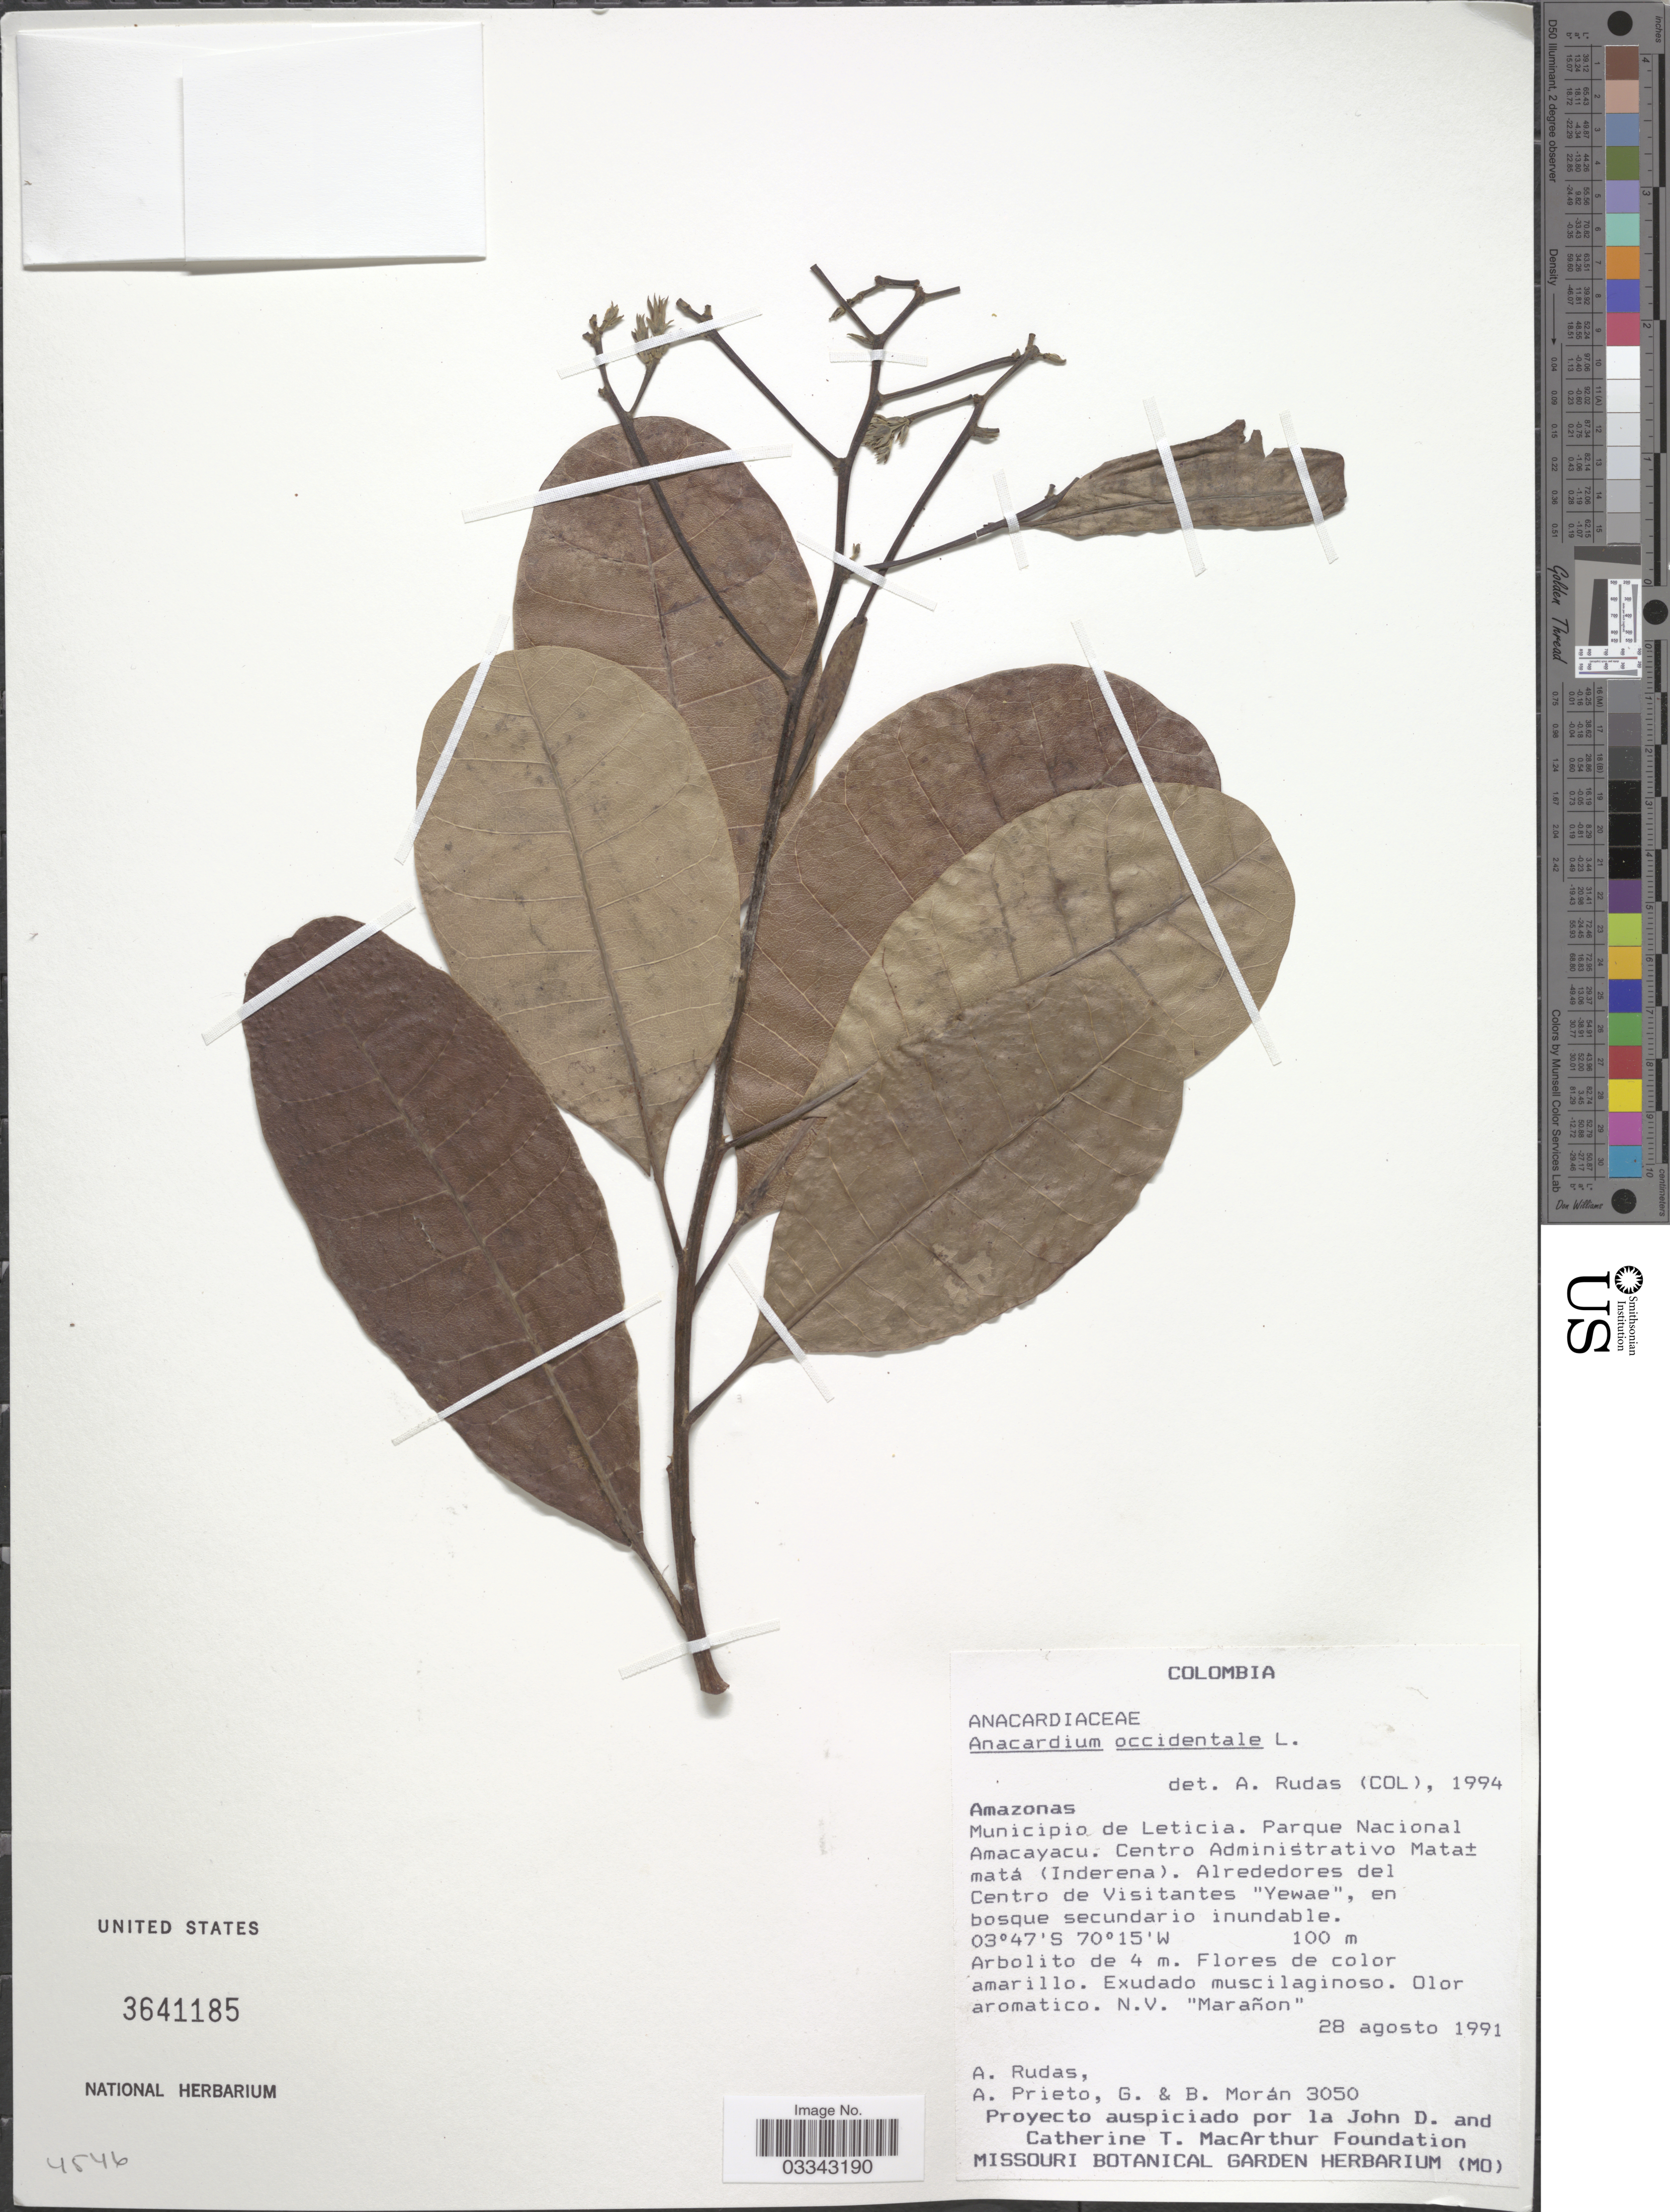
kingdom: Plantae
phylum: Tracheophyta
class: Magnoliopsida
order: Sapindales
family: Anacardiaceae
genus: Anacardium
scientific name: Anacardium occidentale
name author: L.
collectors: A. Rudas, A. Prieto, G. Moran & B. Moran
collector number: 3050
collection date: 1991-08-28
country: Colombia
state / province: Amazônas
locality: Municipio de Leticia. Parque Nacional Amacayacu. Centro Administrativo Mata±matá (Inderena). Alrededores del Centro de Visitantes 'Yewae', en bosque secundario inundable.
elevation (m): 100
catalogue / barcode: US 3641185